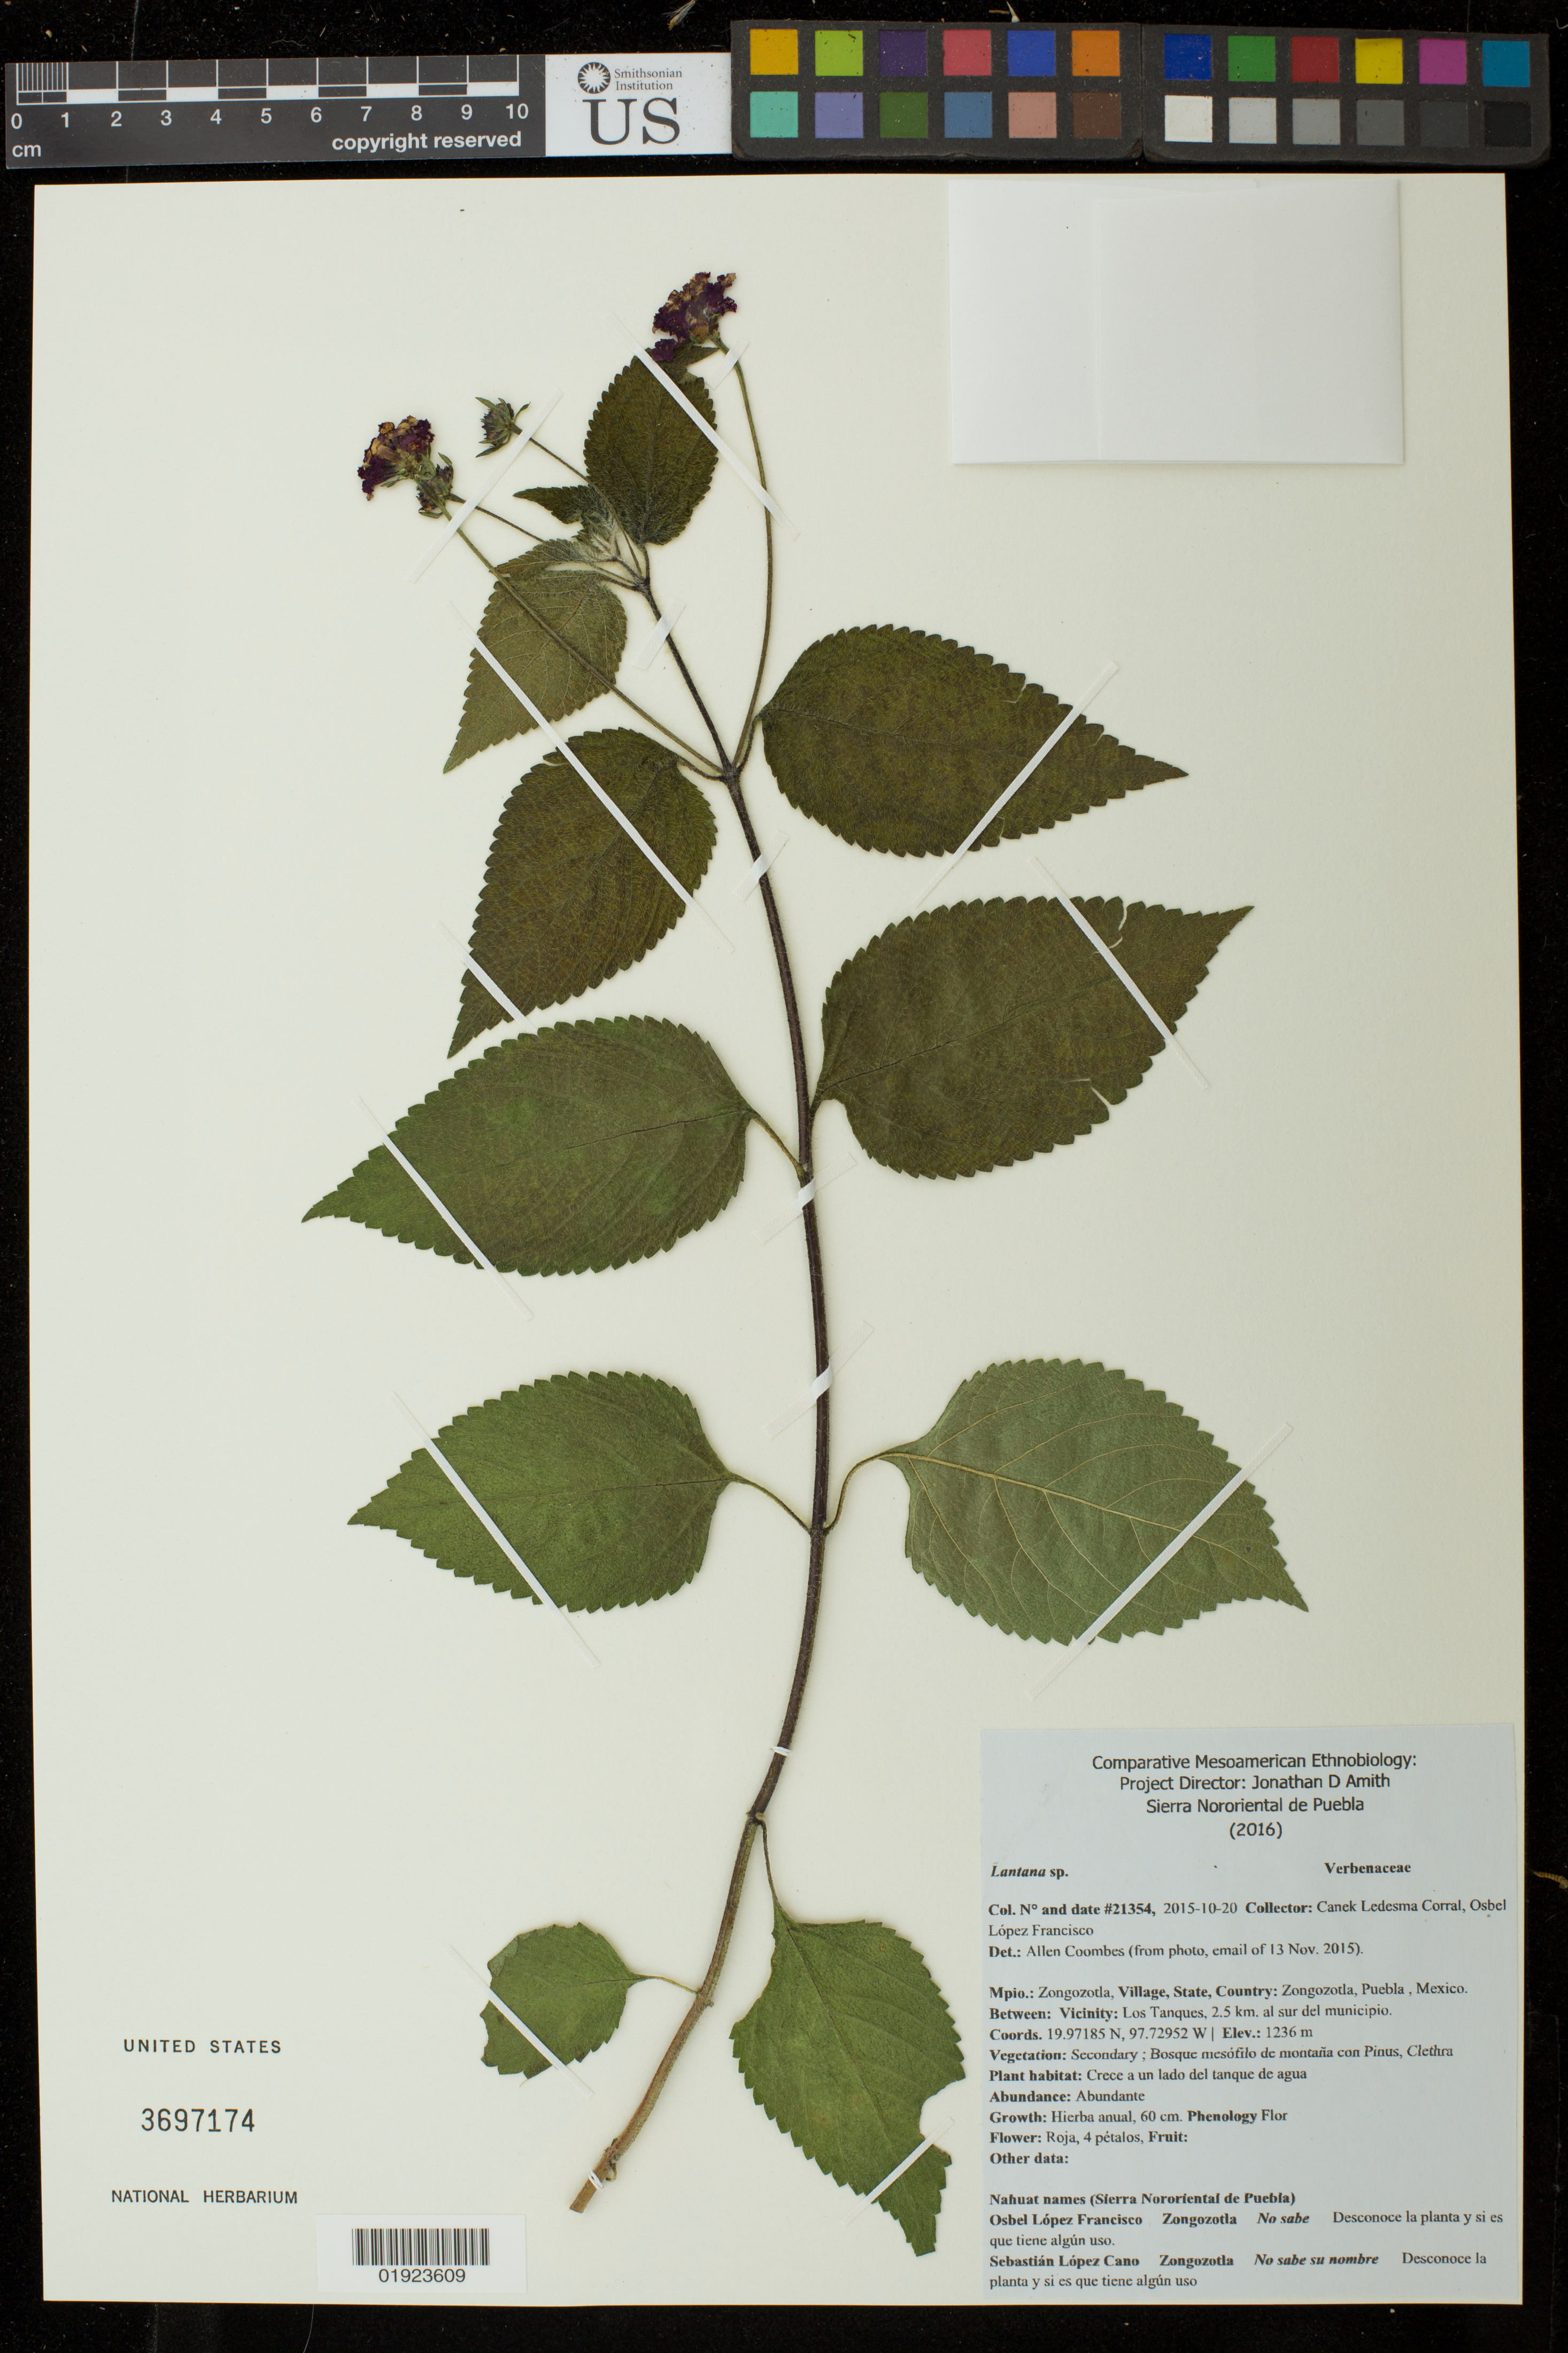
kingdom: Plantae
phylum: Tracheophyta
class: Magnoliopsida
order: Lamiales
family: Verbenaceae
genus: Lantana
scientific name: Lantana sp.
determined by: Coombes, Allen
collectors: Canek Ledesma C. & O. Francisco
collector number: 21354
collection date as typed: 2015-10-20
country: Mexico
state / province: Puebla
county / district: Zongozotla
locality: Los Tanques, 2.5 km. al sur del municipio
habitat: Secondary; bosque mesofilo de montana con Pinus, Clethra, crece a un lado del tanque de agua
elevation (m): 1236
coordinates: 19.97185 N, 97.72952 W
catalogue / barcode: US 3697174